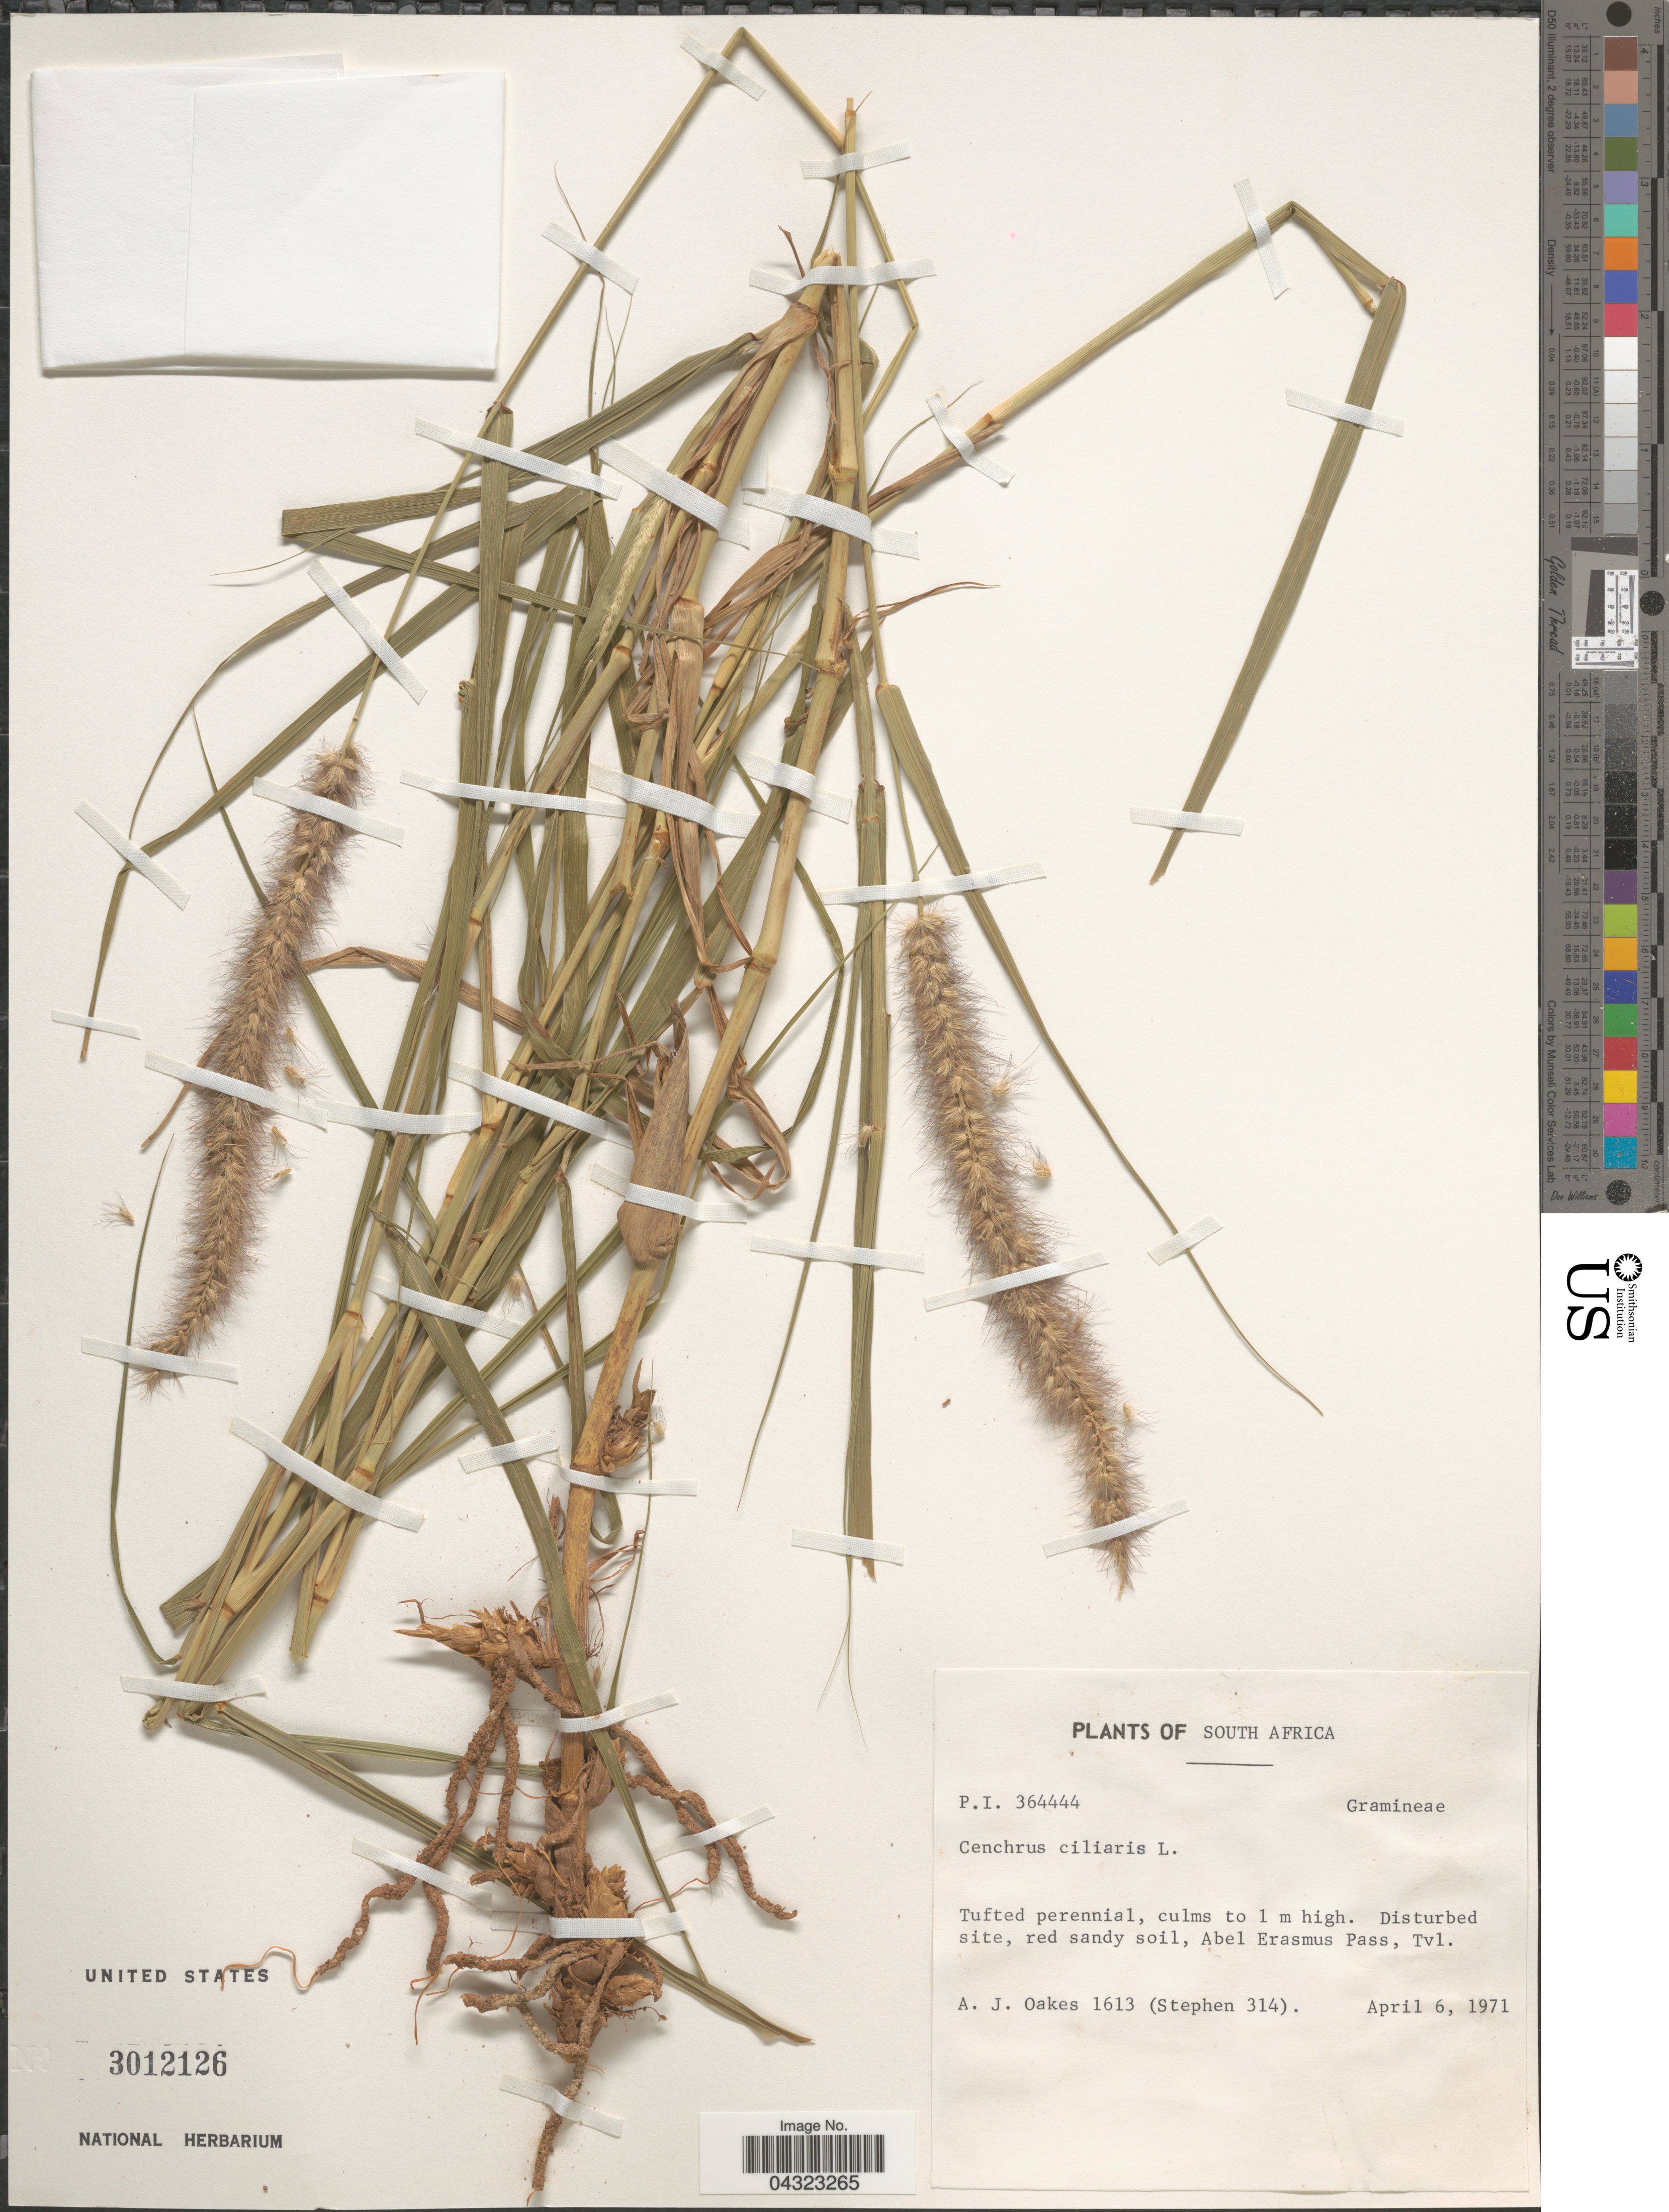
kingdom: Plantae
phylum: Tracheophyta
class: Liliopsida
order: Poales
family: Poaceae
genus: Cenchrus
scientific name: Cenchrus ciliaris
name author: L.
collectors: A. Oakes & Stephen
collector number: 1613/314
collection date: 1971-04-06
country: South Africa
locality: Disturbed site, red sandy soil, Abel Erasmus Pass, Tvl.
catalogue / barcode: US 3012126